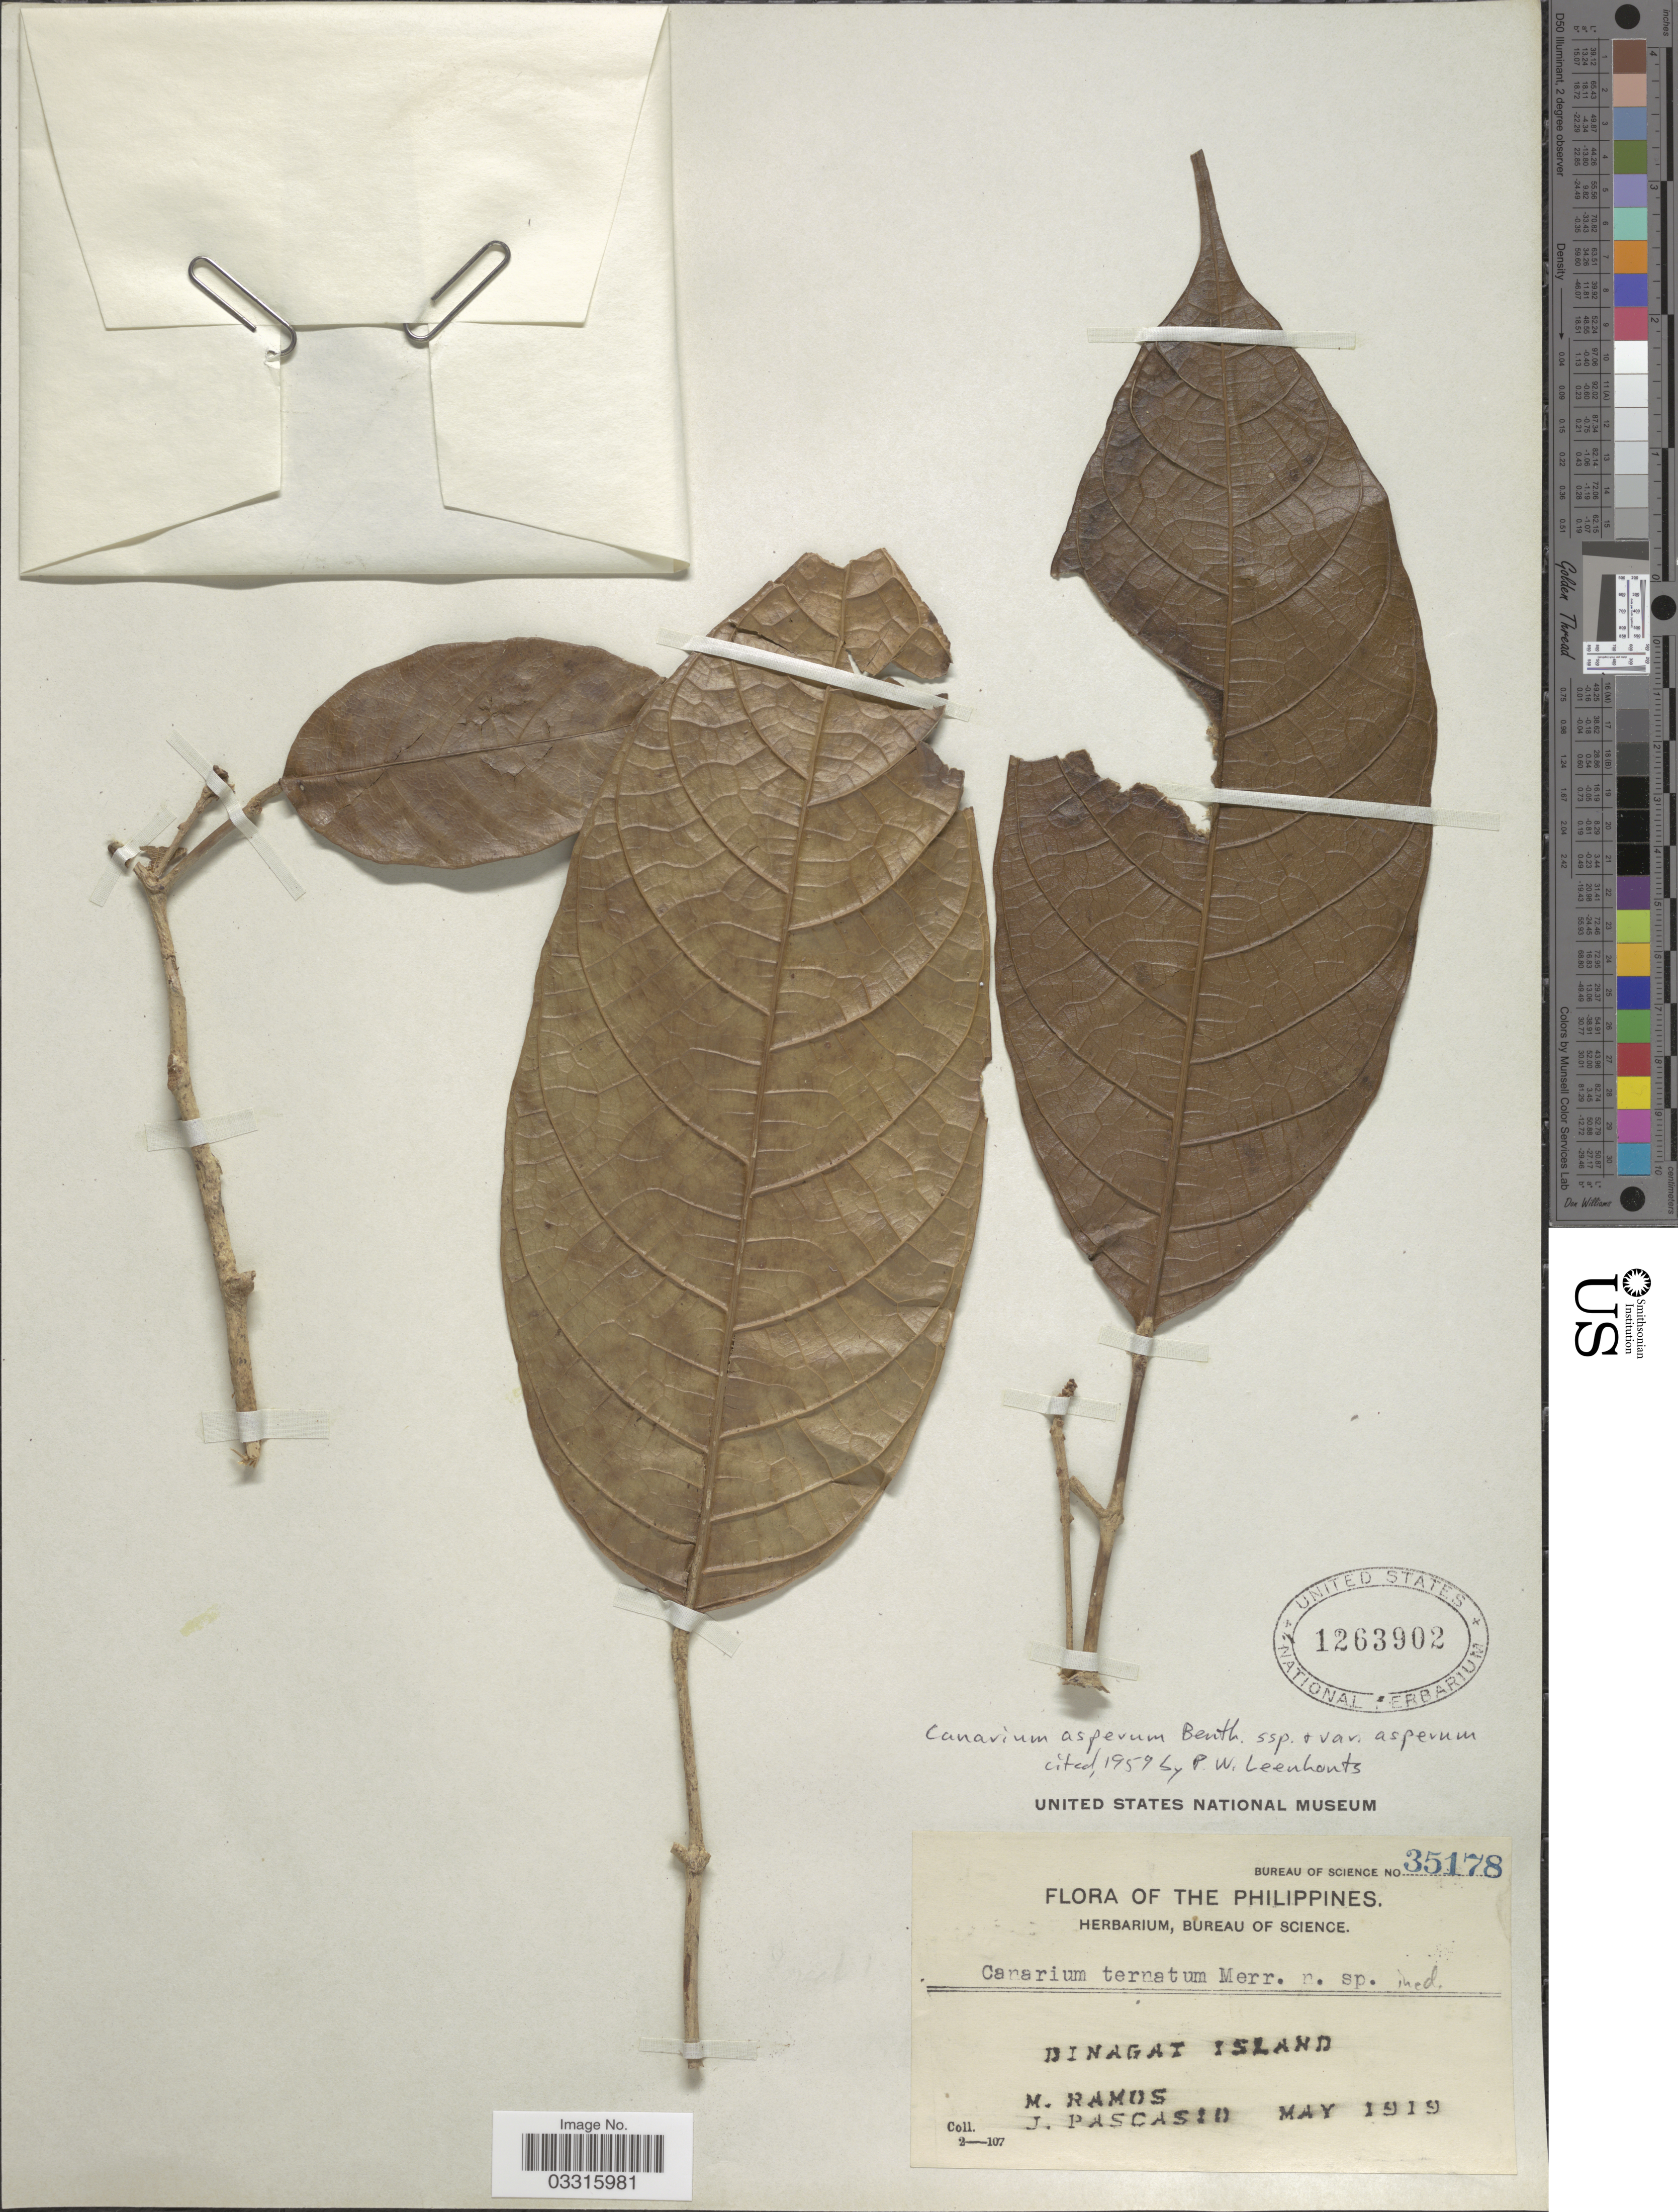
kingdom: Plantae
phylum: Tracheophyta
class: Magnoliopsida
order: Sapindales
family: Burseraceae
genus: Canarium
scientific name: Canarium asperum subsp. asperum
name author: Benth.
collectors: M. Ramos & J. Pascasio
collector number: Bureau of Science 35178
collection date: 1919-05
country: Philippines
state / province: Caraga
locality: Dinagat Island.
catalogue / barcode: US 1263902